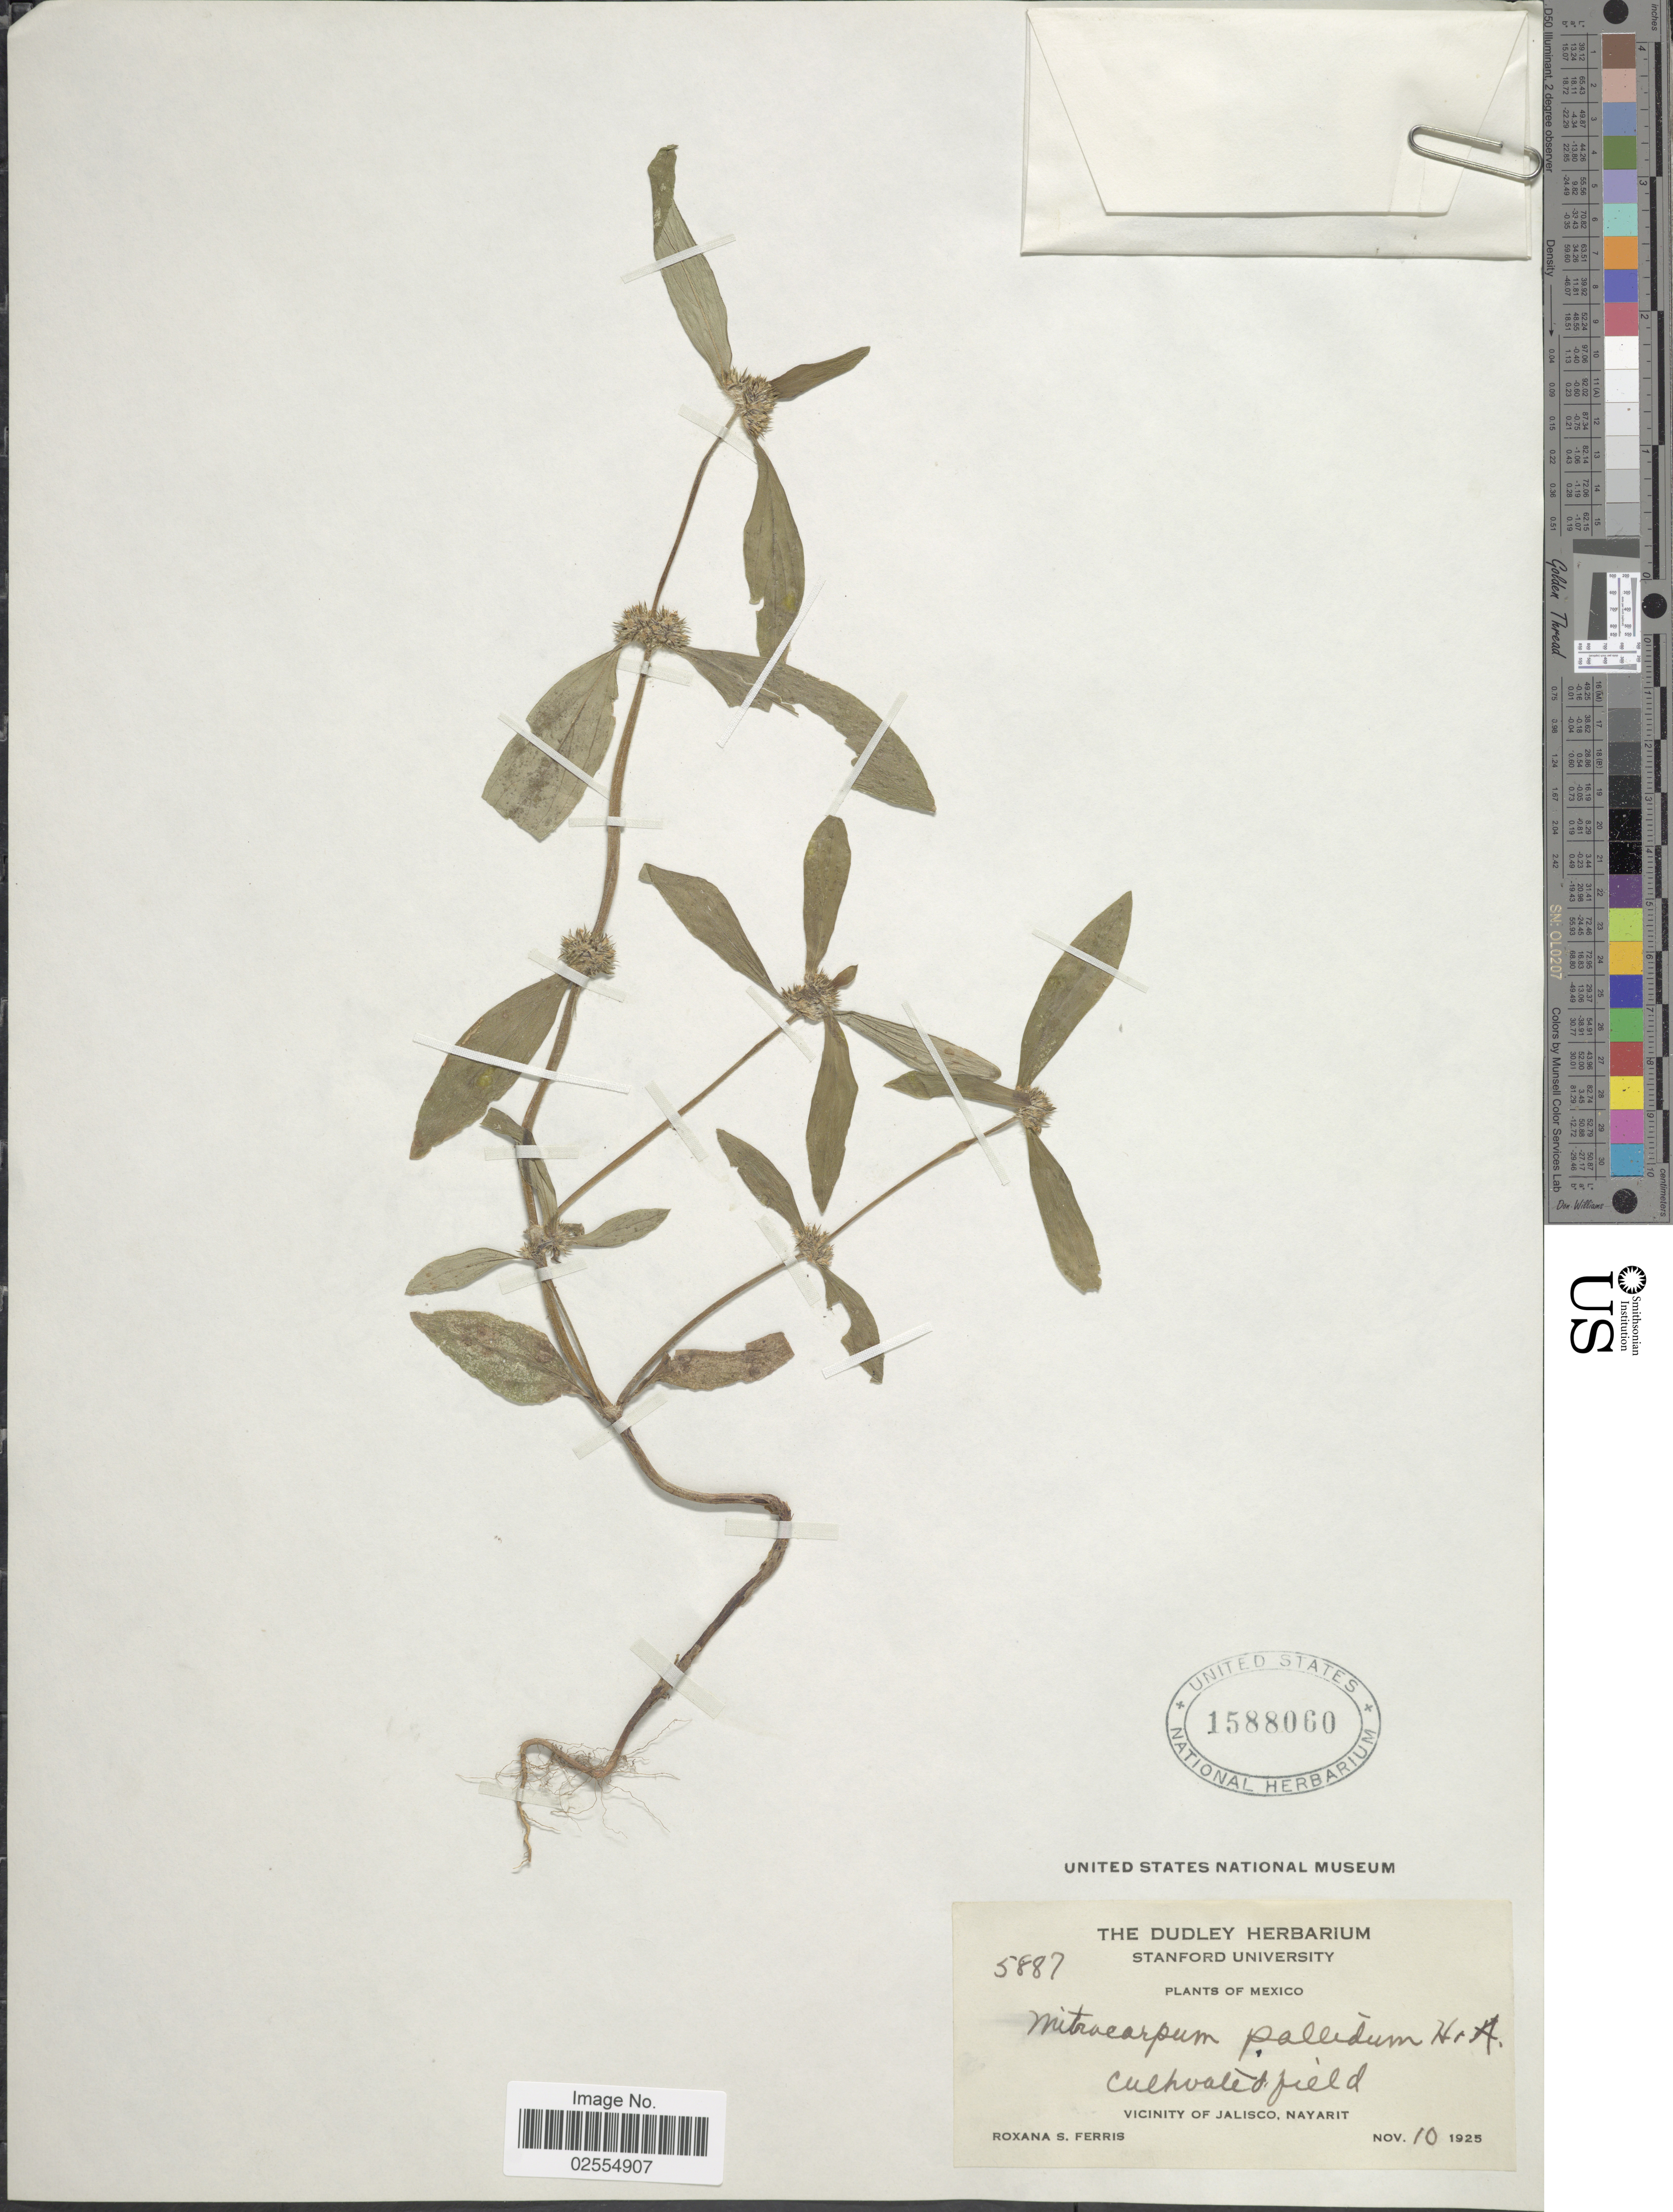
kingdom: Plantae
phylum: Tracheophyta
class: Magnoliopsida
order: Gentianales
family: Rubiaceae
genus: Mitracarpus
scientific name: Mitracarpus pallidus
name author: Hook. & Arn.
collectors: R. S. Ferris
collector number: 5887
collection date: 1925-11-10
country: Mexico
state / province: Nayarit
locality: Vicinity of Jalisco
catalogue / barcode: US 1588060